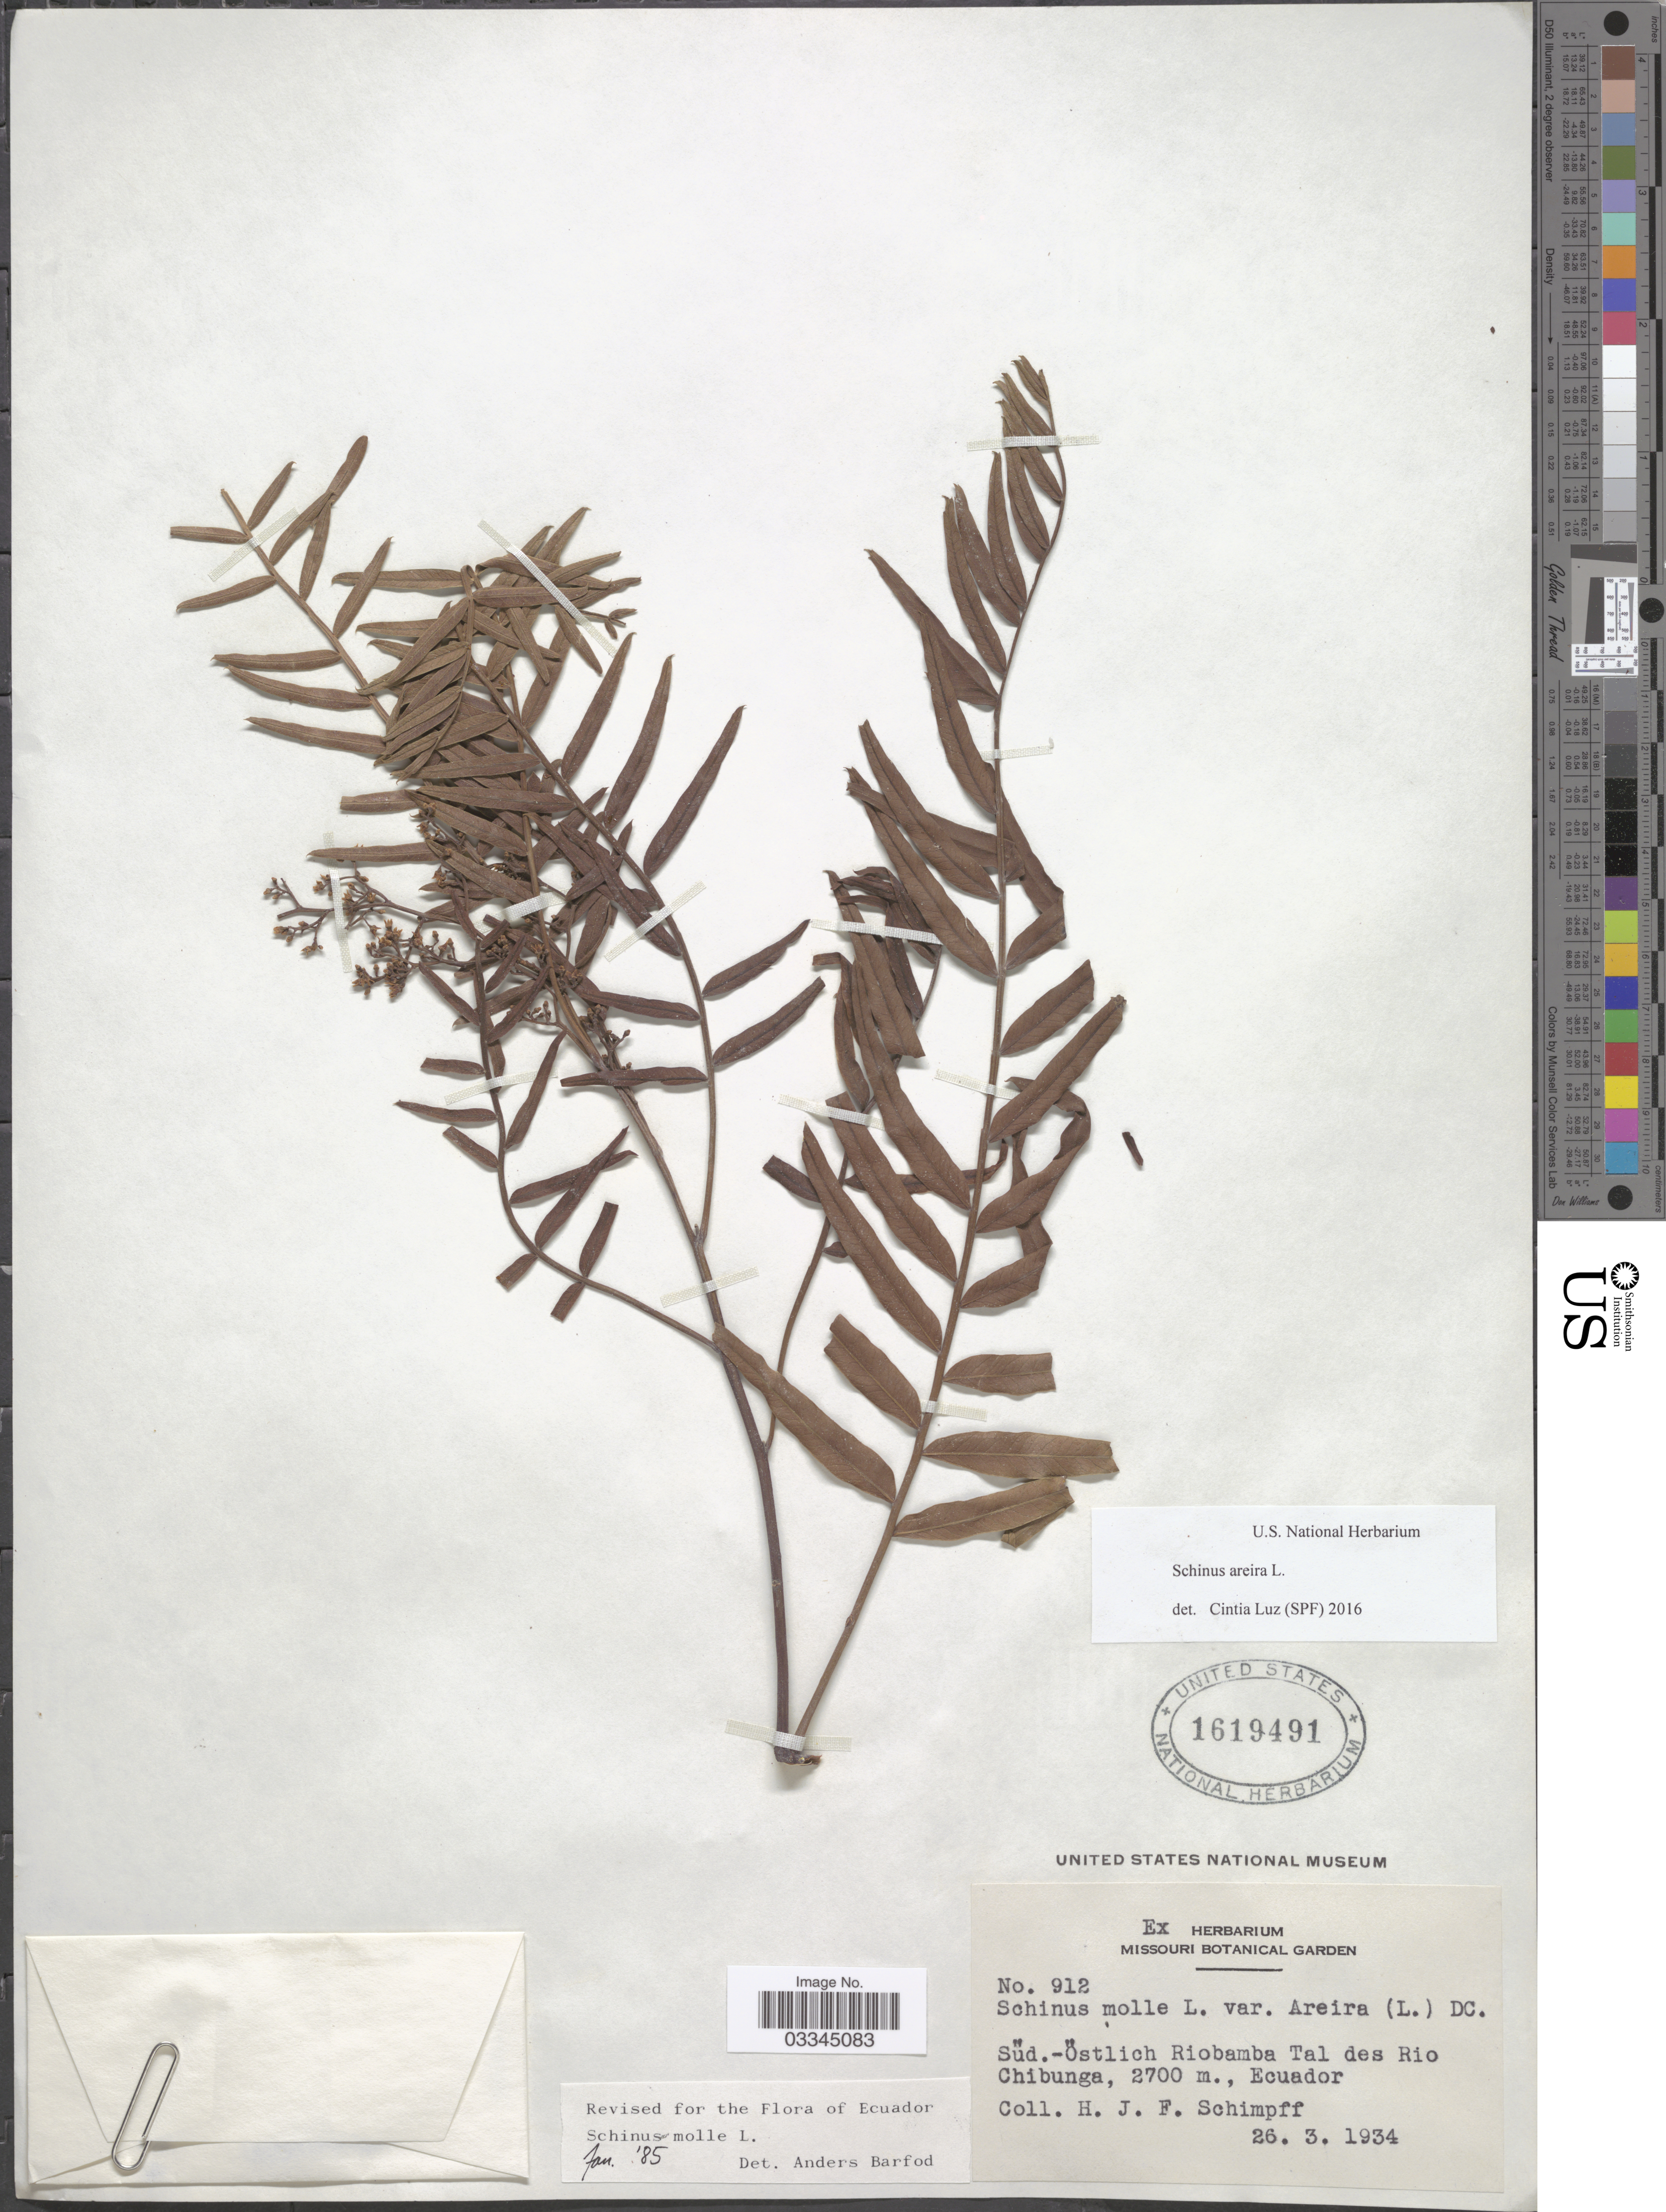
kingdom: Plantae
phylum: Tracheophyta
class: Magnoliopsida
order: Sapindales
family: Anacardiaceae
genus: Schinus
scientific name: Schinus areira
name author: L.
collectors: H. Schimpff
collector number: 912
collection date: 1934-03-26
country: Ecuador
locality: Süd-Östlich Riobamba Tal des Rio Chibunga.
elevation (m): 2700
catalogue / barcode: US 1619491